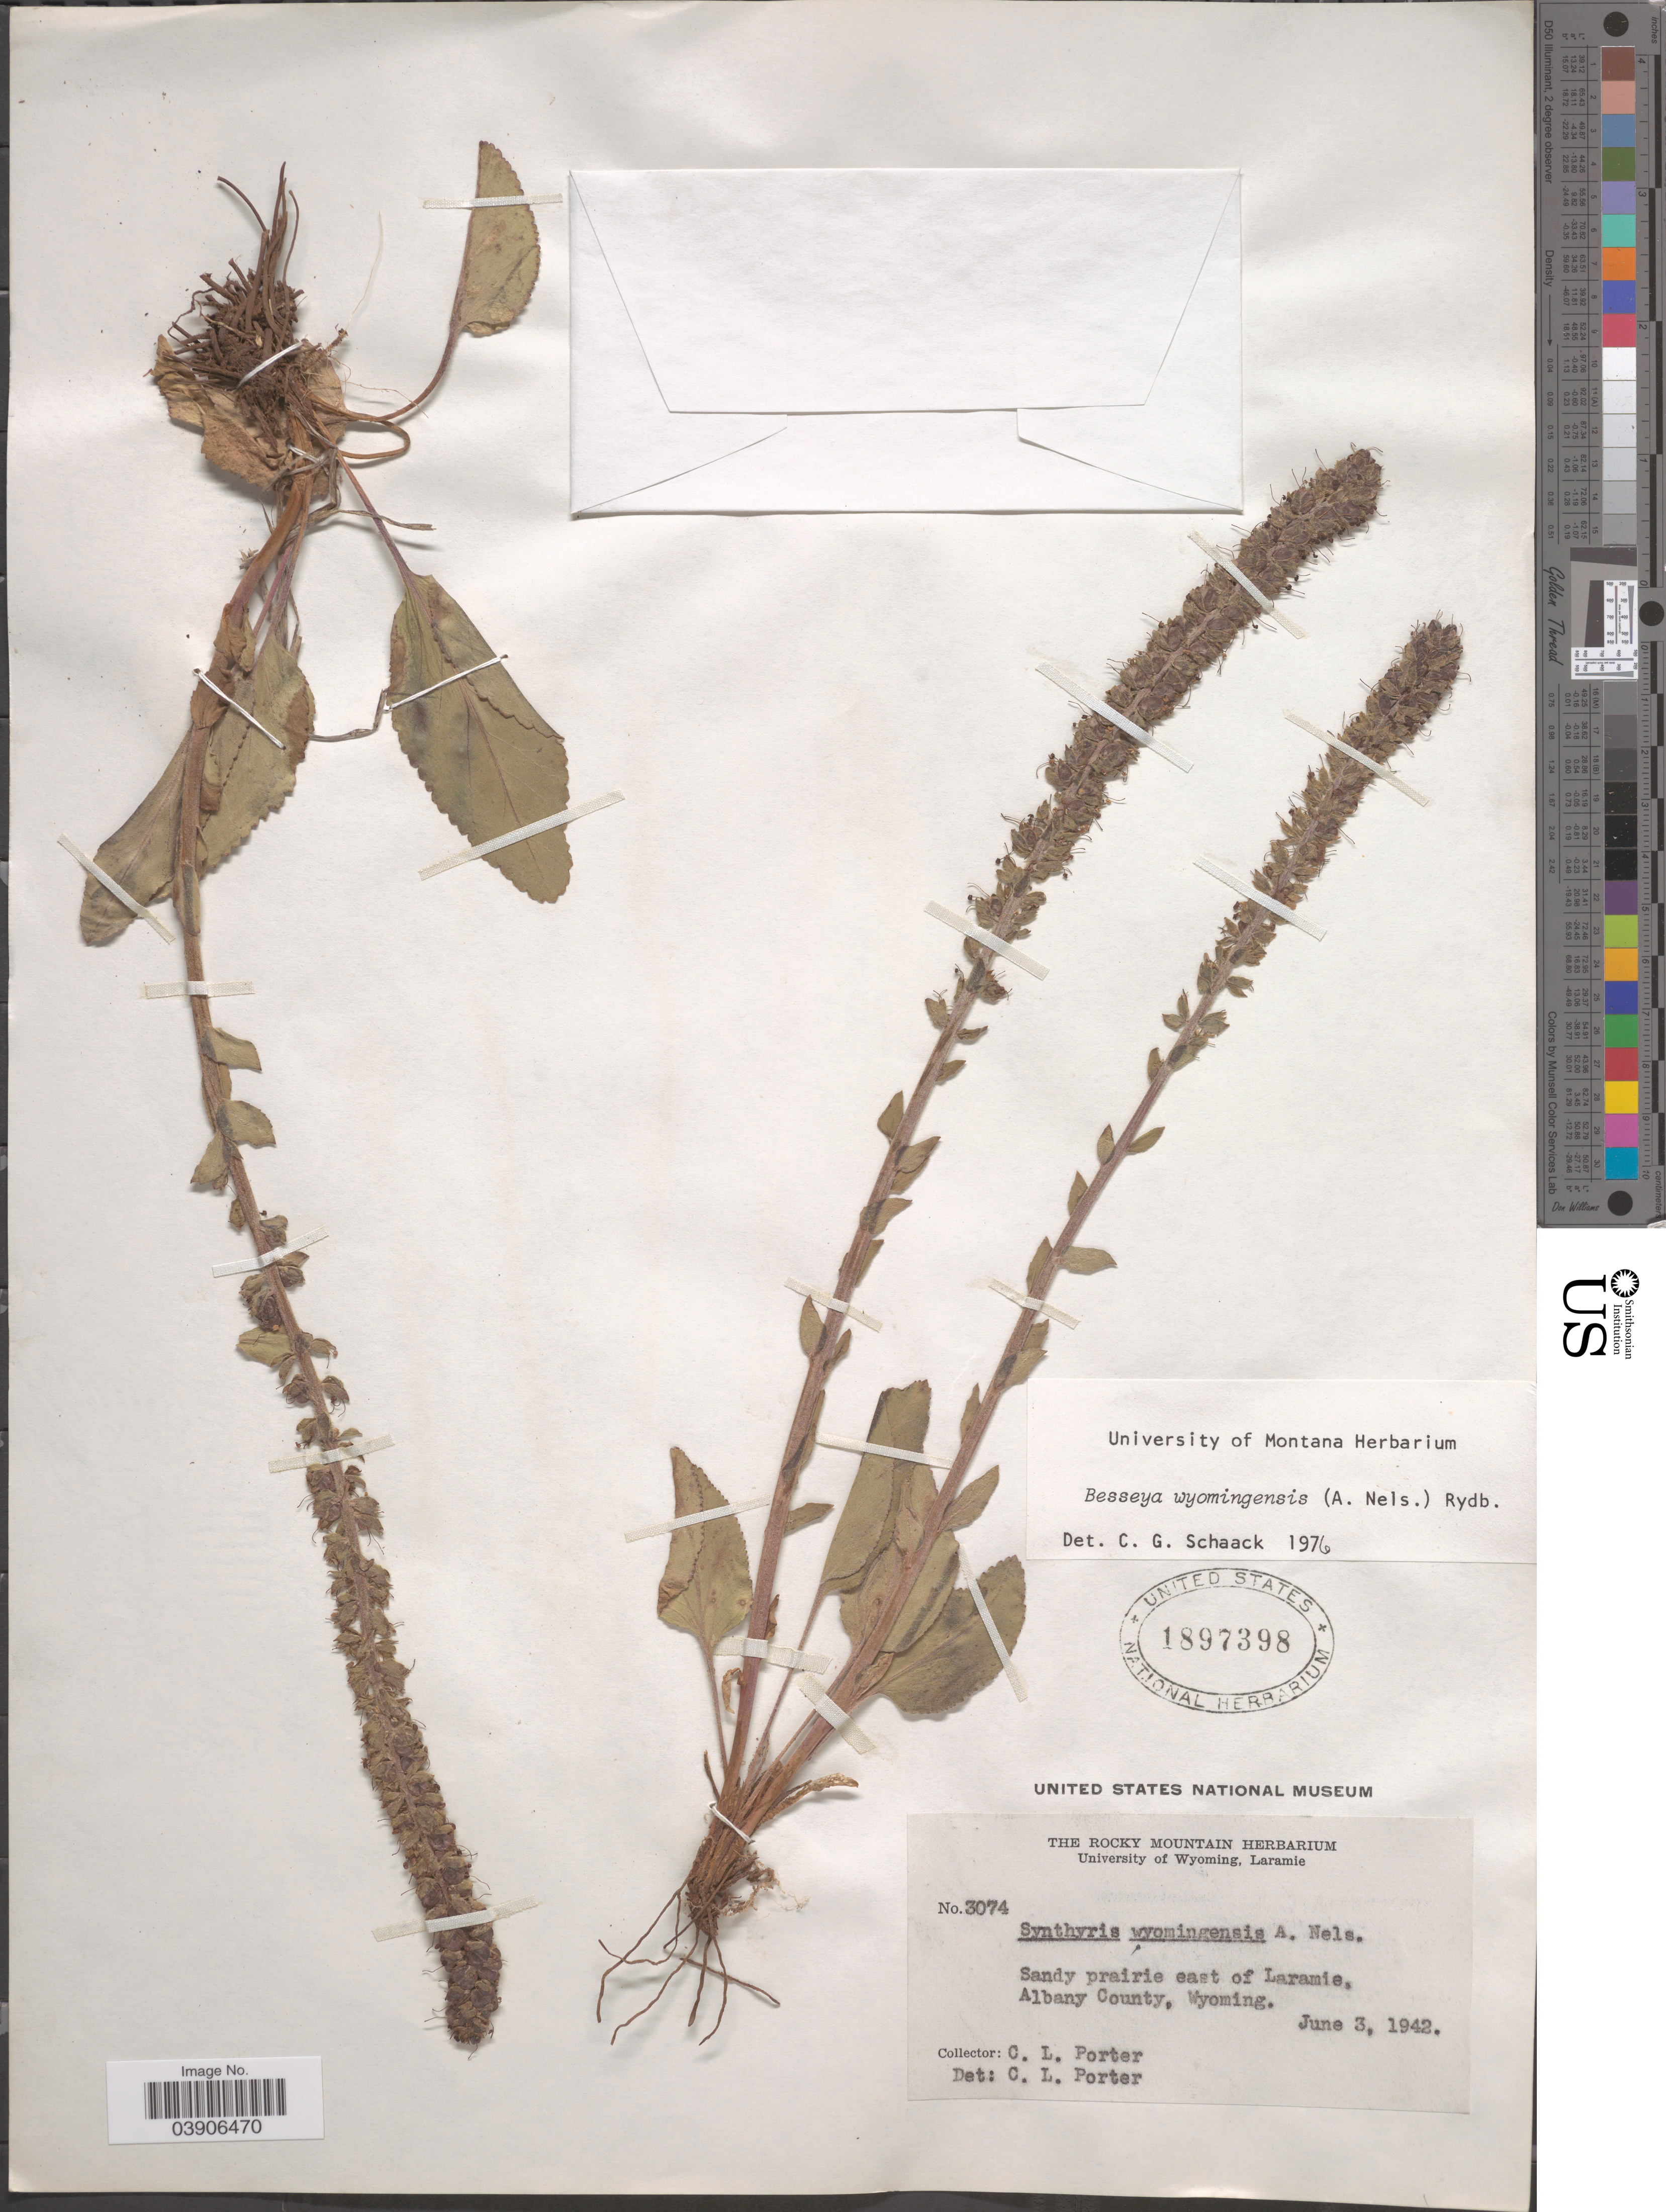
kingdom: Plantae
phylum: Tracheophyta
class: Magnoliopsida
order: Lamiales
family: Plantaginaceae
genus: Synthyris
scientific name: Synthyris wyomingensis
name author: A. Heller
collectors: C. L. Porter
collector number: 3074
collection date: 1942-06-03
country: United States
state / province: Wyoming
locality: East of Laramie, Albany County.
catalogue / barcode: US 1897398